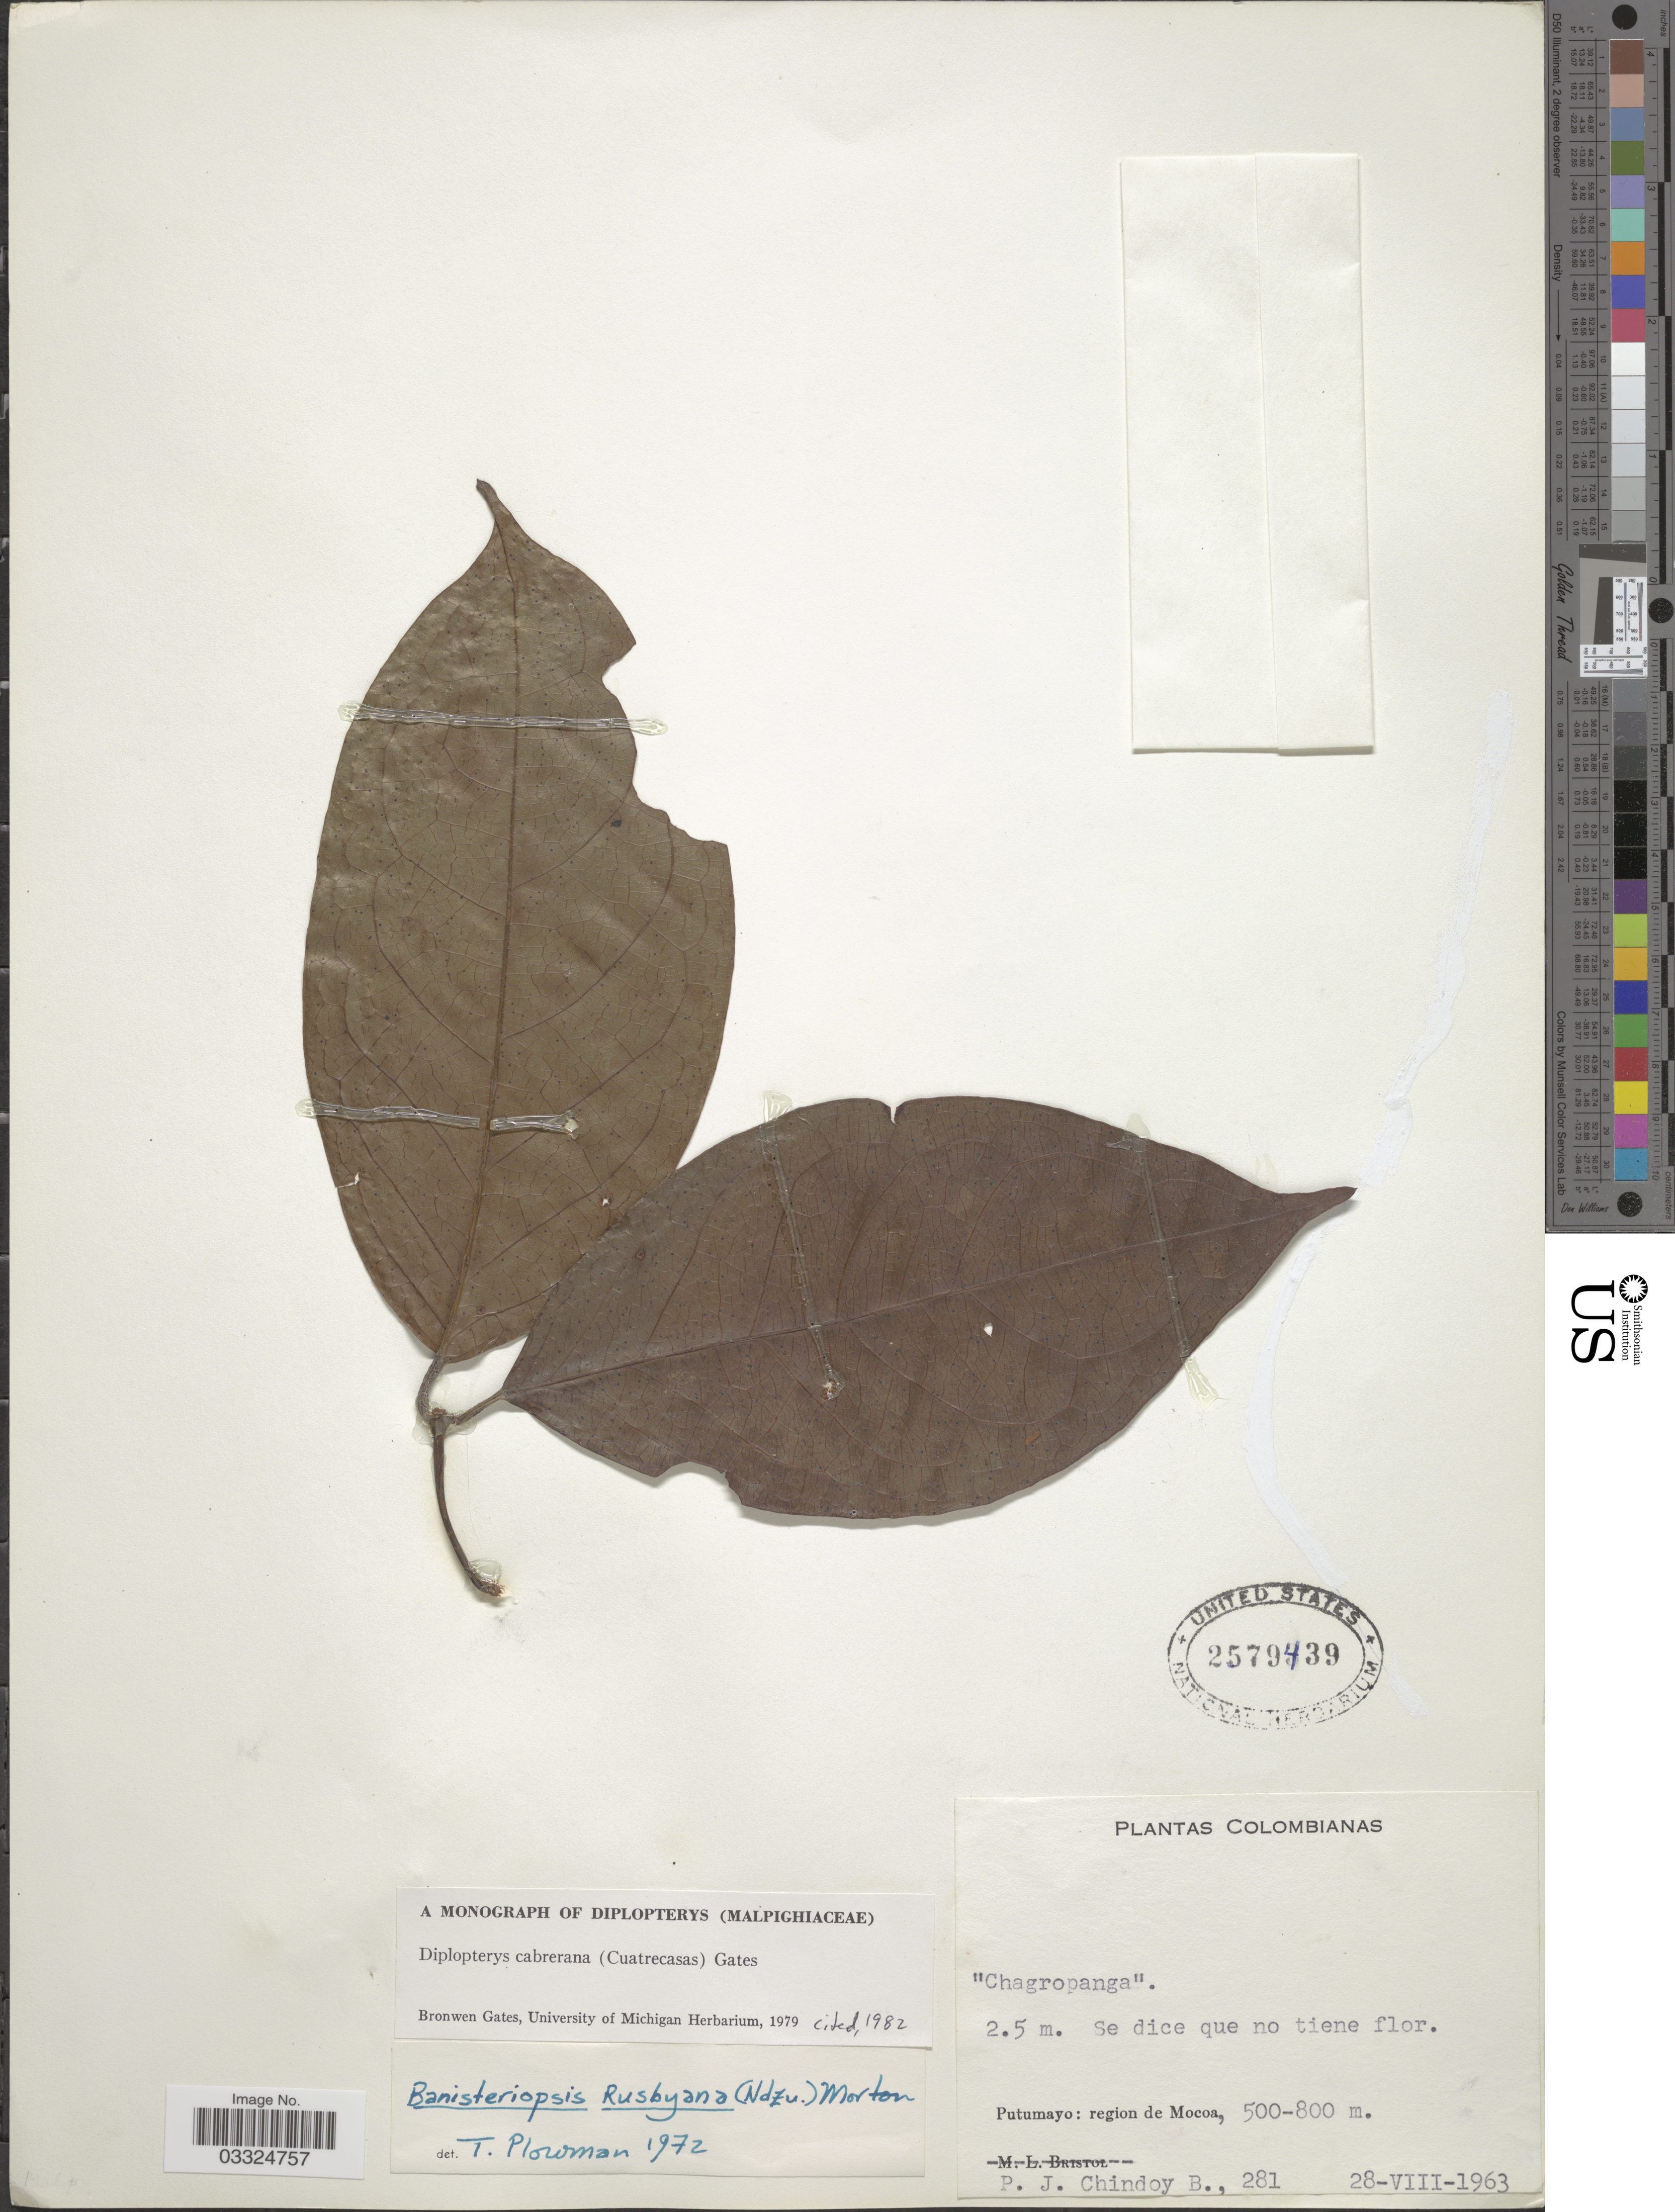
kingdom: Plantae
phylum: Tracheophyta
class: Magnoliopsida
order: Malpighiales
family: Malpighiaceae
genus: Diplopterys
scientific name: Diplopterys cabrerana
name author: (Cuatrec.) B. Gates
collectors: P. Chindoy B.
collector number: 281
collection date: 1963-08-28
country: Colombia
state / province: Putumayo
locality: Region de Mocoa.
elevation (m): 500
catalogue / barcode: US 2579439